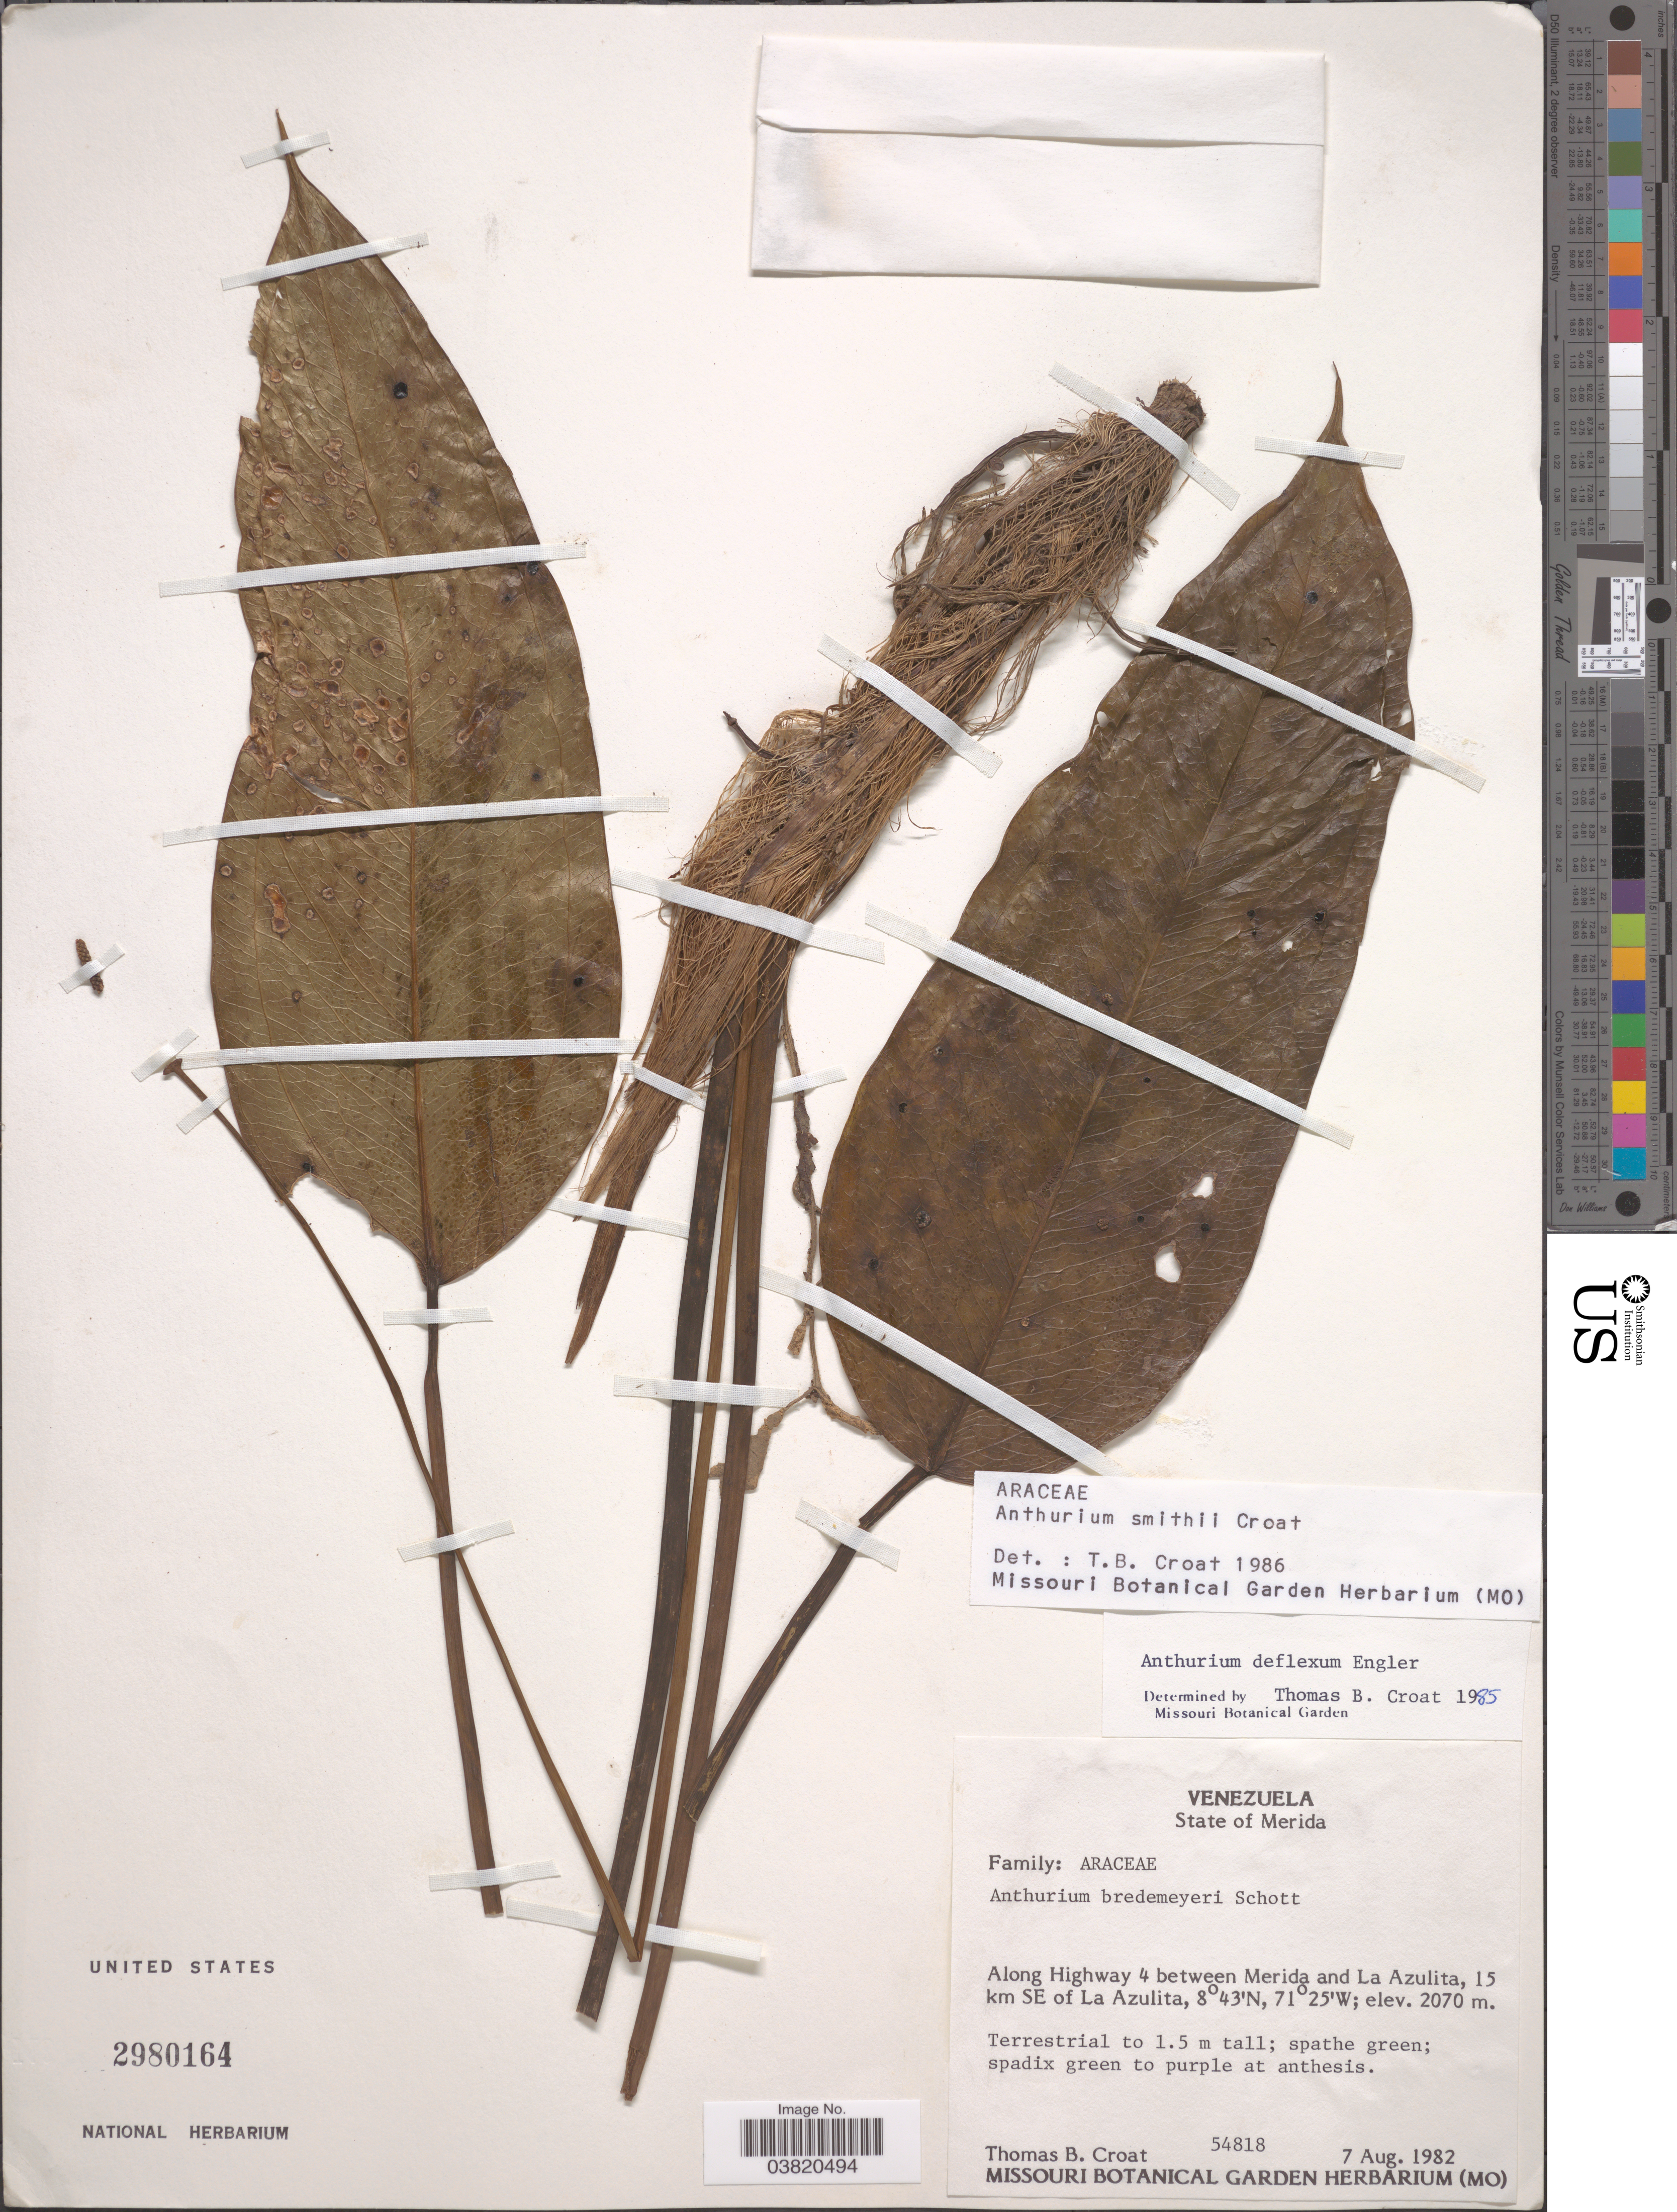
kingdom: Plantae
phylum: Tracheophyta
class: Liliopsida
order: Alismatales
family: Araceae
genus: Anthurium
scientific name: Anthurium smithii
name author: Croat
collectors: T. B. Croat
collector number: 54818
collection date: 1982-08-07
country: Venezuela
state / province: Merida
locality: Along Highway 4 between Merida and La Azulita, 15 km SE of La Azulita.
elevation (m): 2070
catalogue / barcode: US 2980164